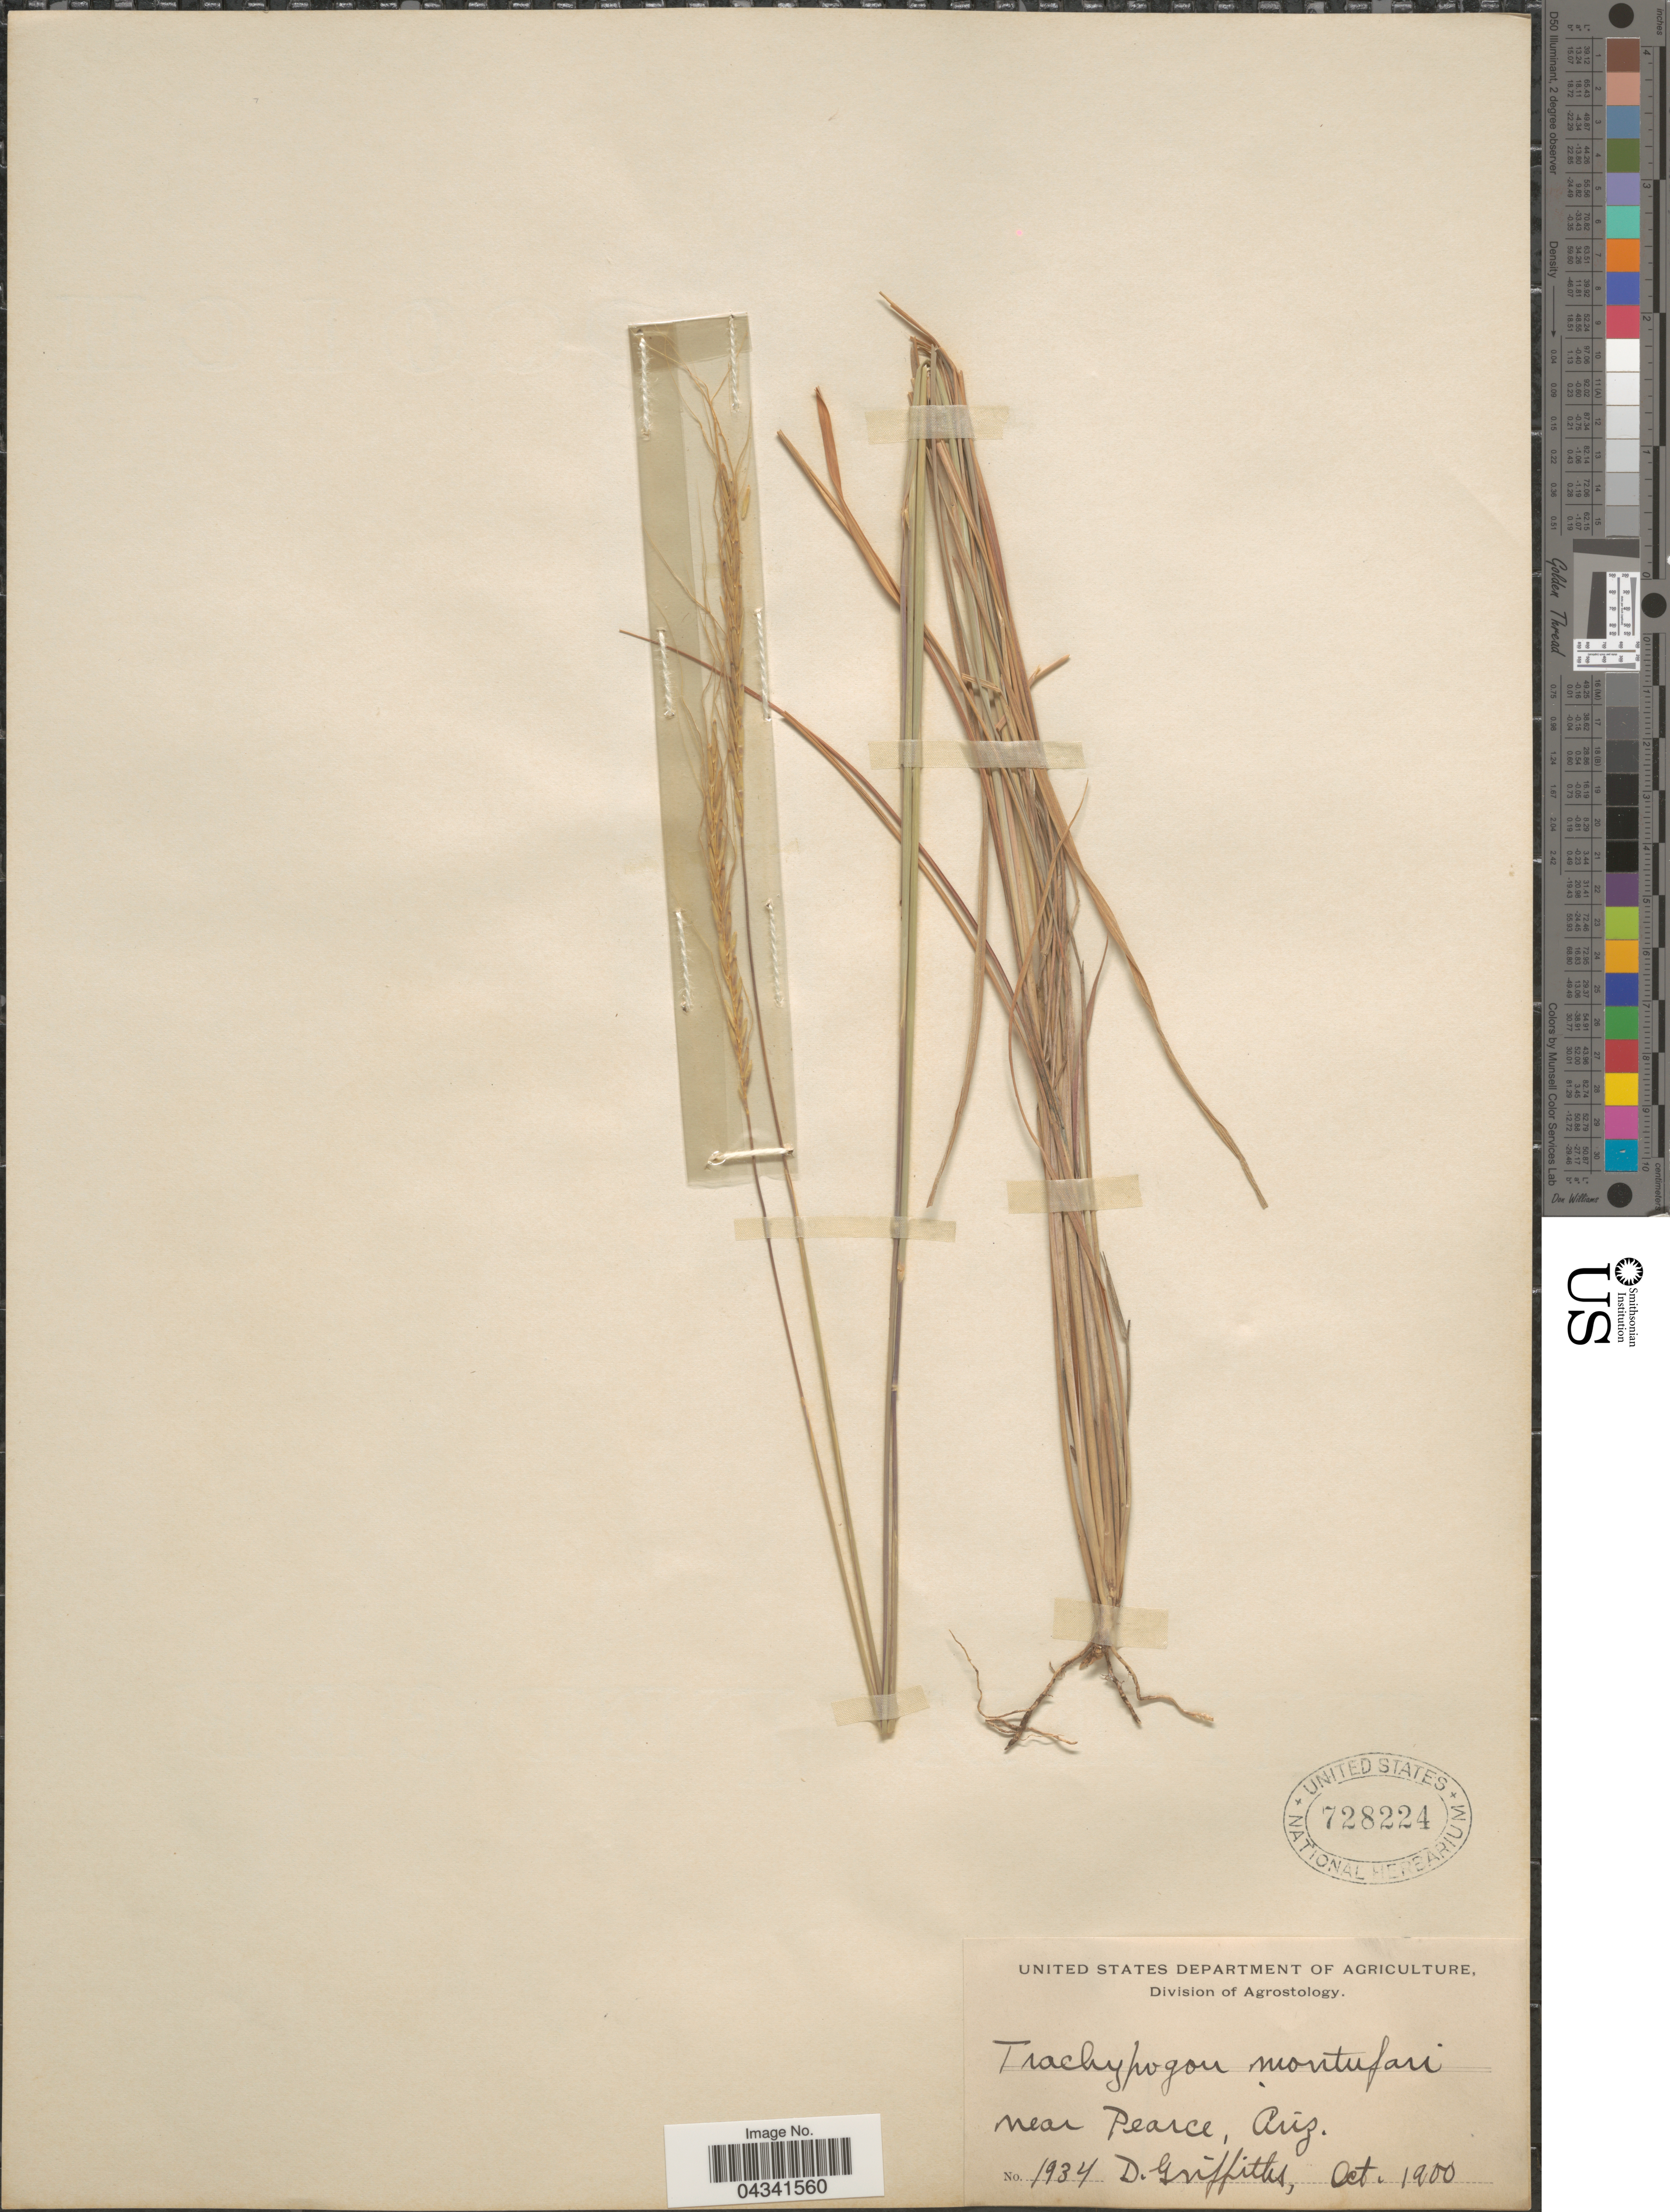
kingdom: Plantae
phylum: Tracheophyta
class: Liliopsida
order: Poales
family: Poaceae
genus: Trachypogon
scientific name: Trachypogon spicatus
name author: (L. f.) Kuntze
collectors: D. Griffiths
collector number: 1934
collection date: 1900-10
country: United States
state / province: Arizona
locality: Near Pearce.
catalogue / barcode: US 728224